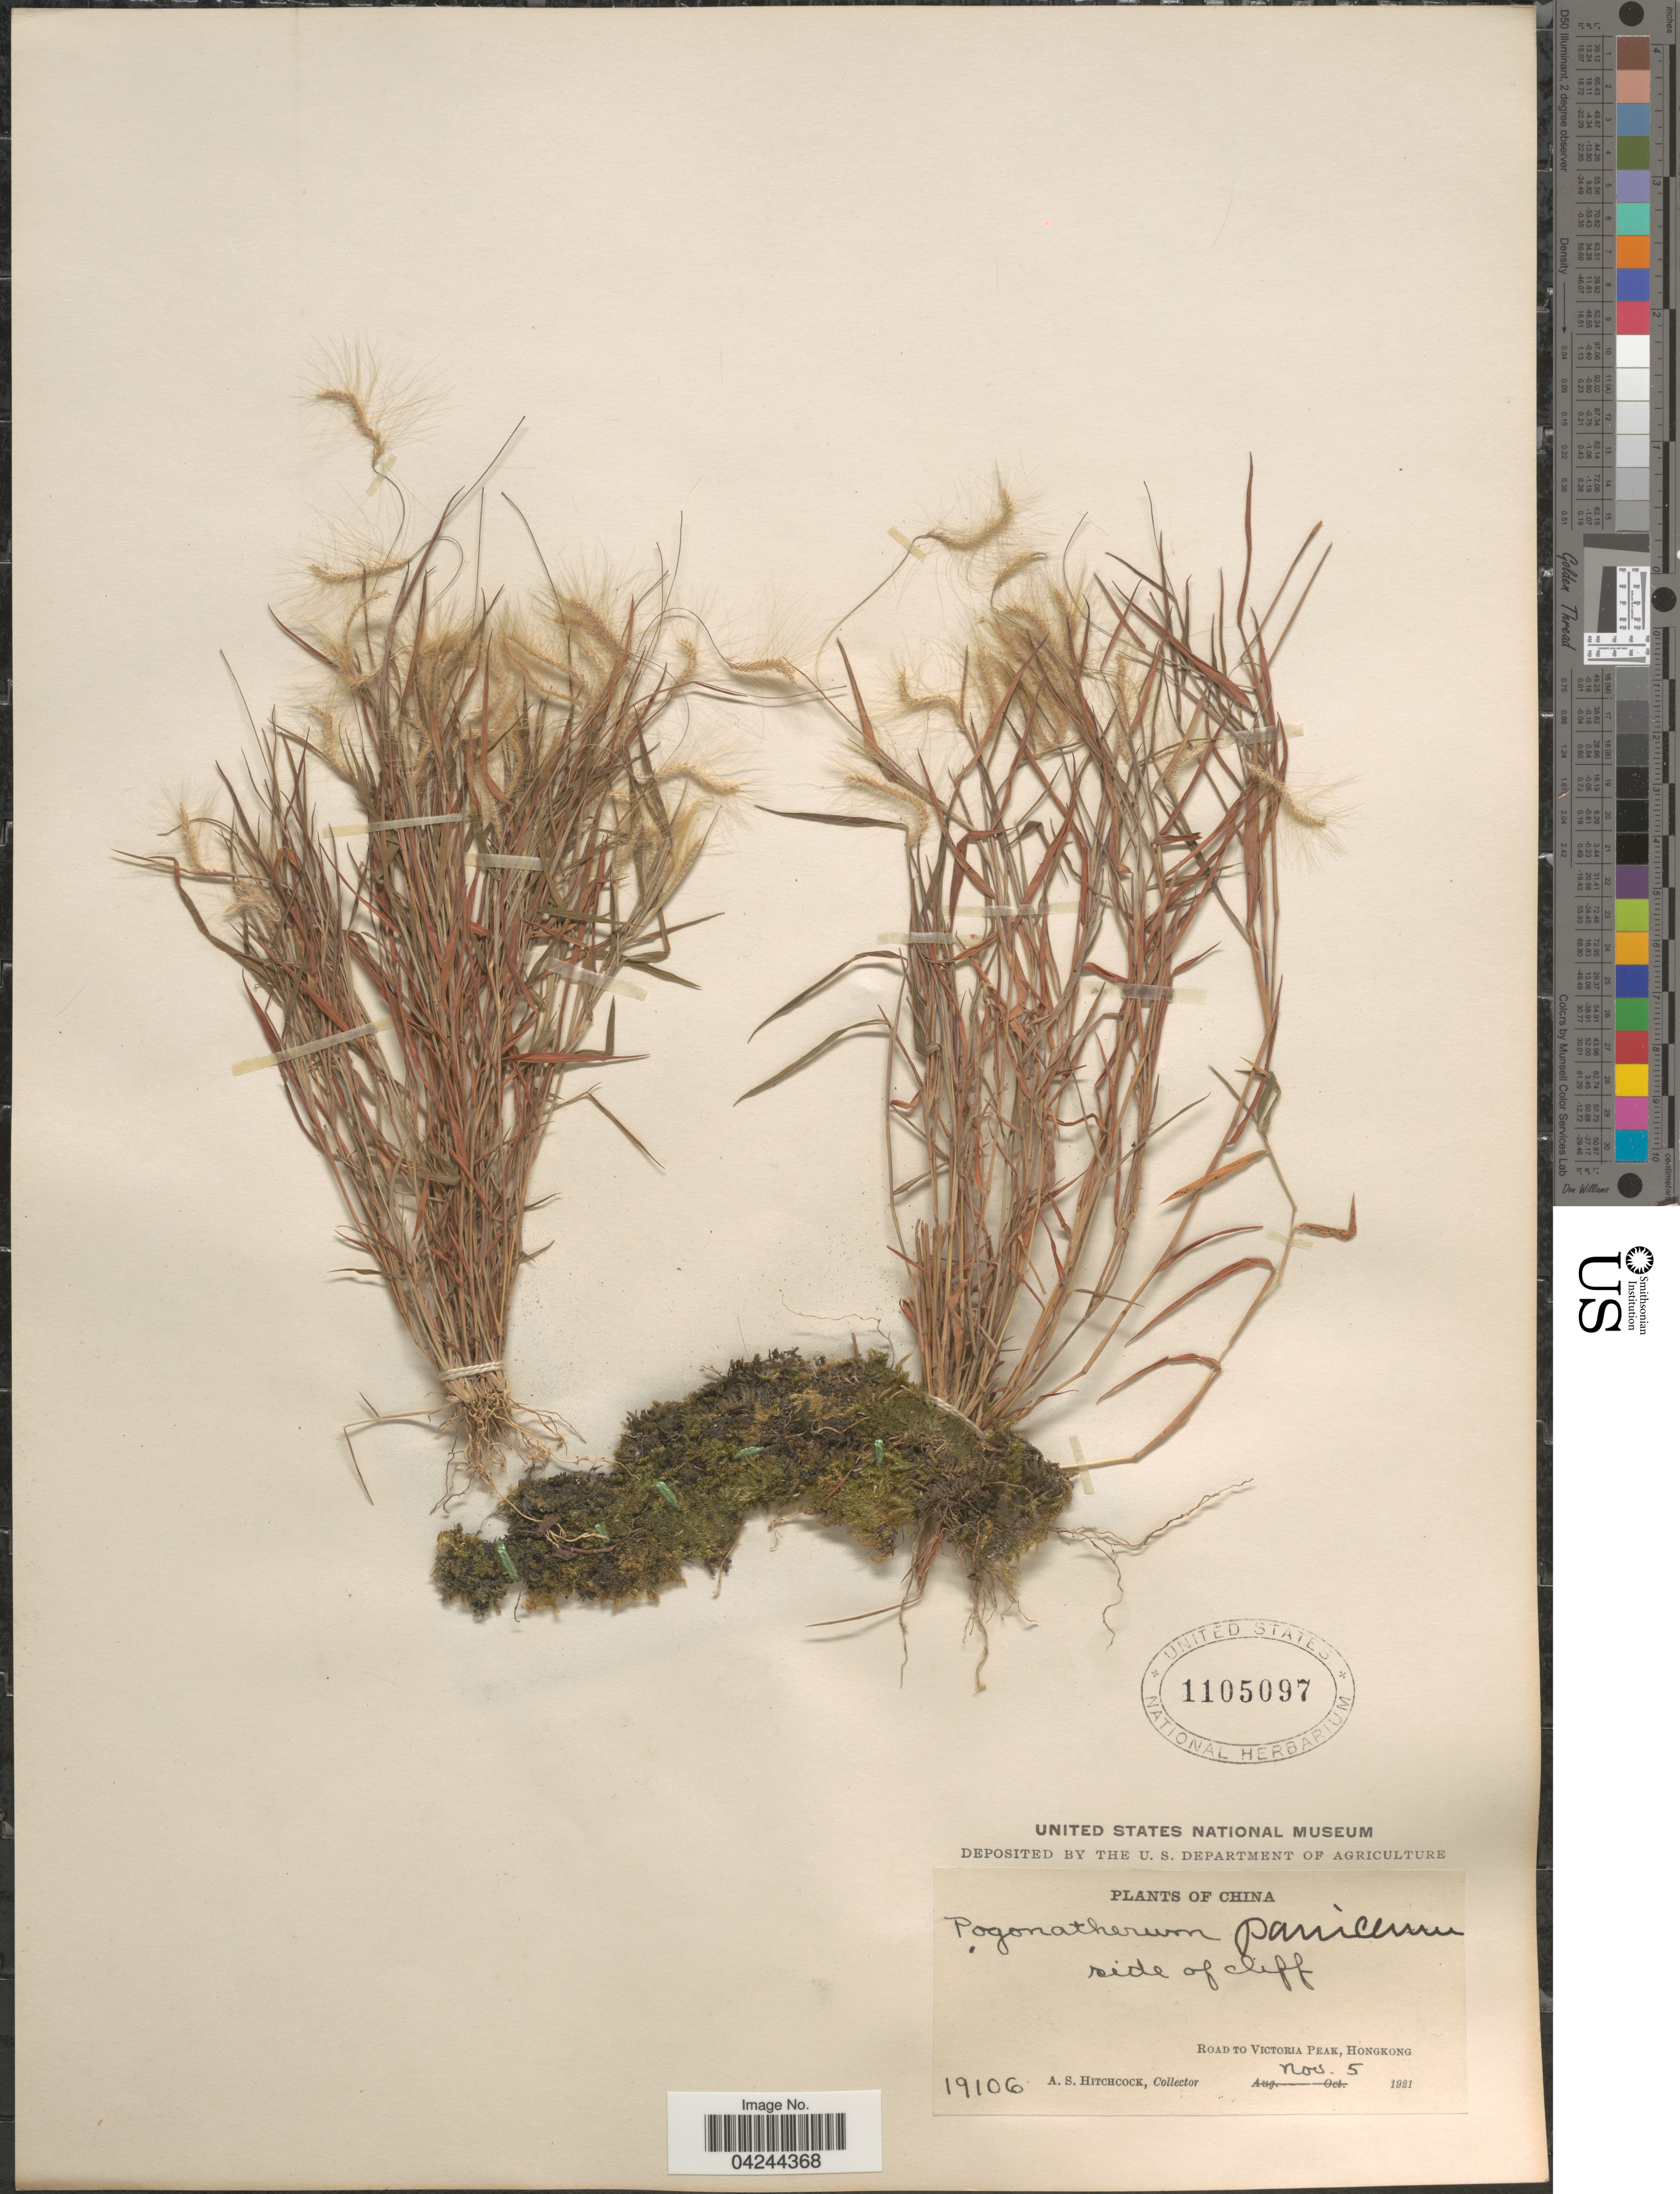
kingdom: Plantae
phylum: Tracheophyta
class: Liliopsida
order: Poales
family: Poaceae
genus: Pogonatherum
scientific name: Pogonatherum crinitum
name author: (Thunb.) Kunth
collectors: A. S. Hitchcock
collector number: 19106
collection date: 1921-11-05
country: China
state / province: Hong Kong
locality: Road to Victoria Peak, Hongkong.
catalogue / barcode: US 1105097